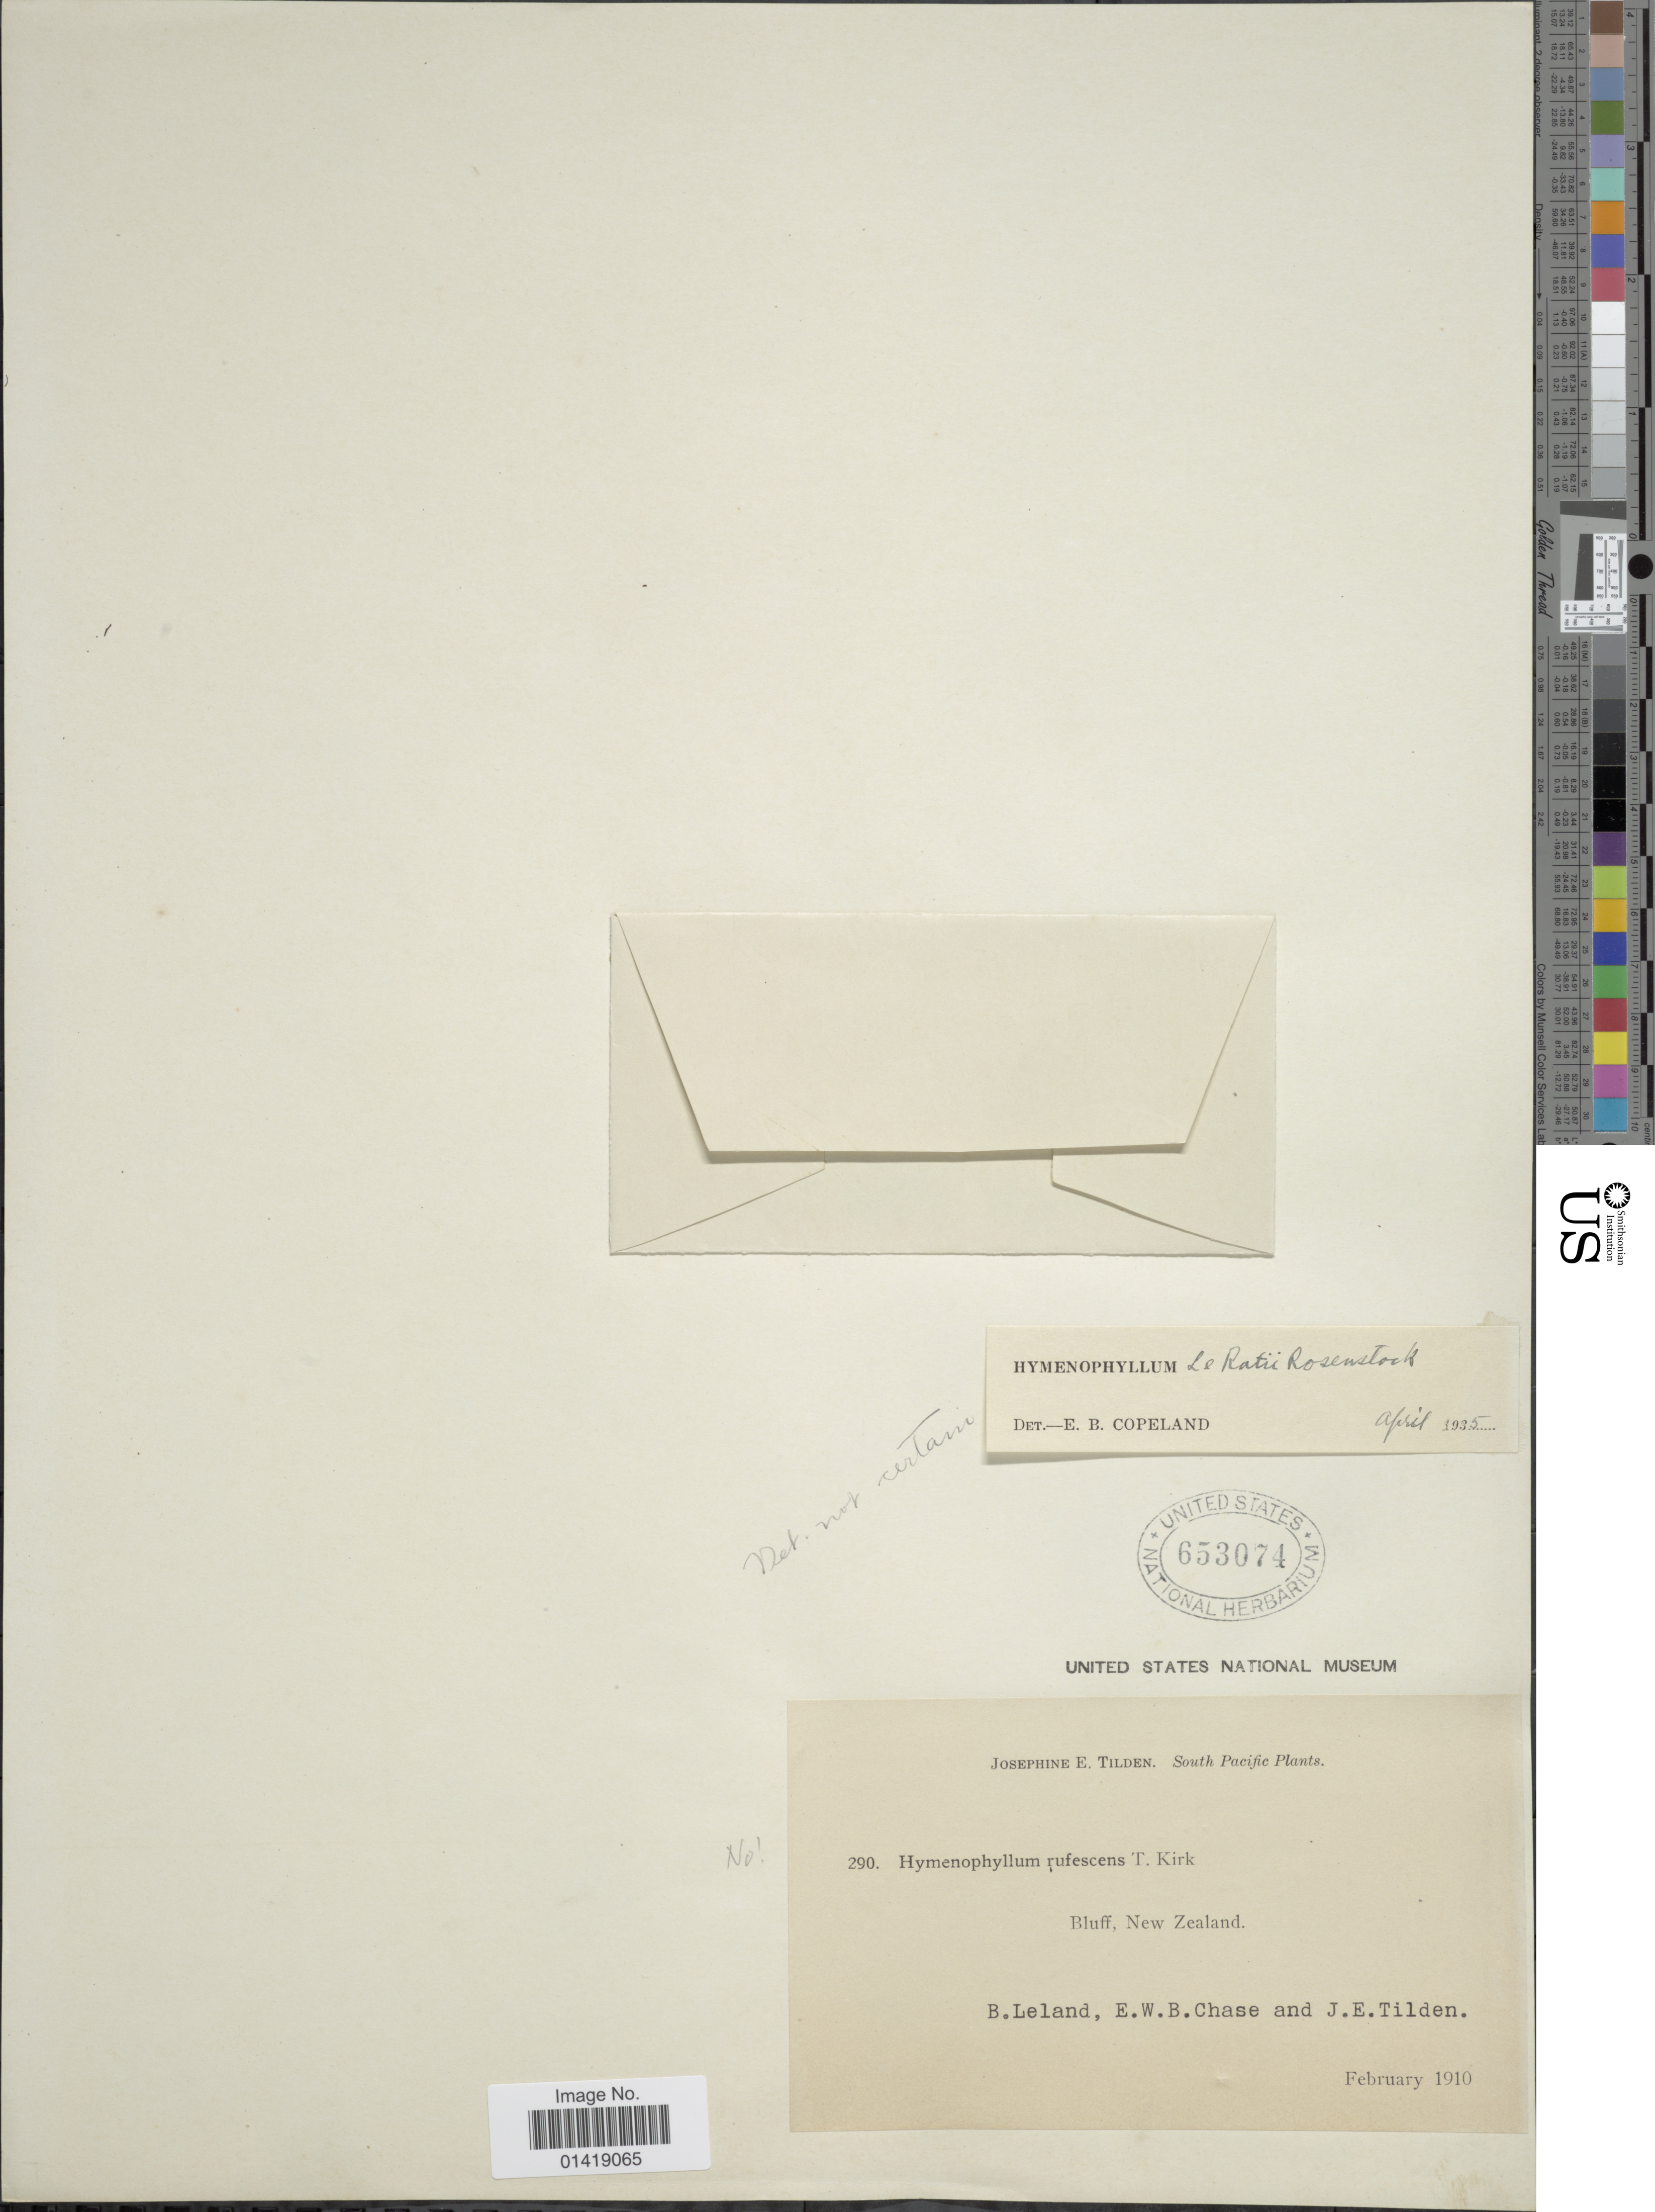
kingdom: Plantae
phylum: Tracheophyta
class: Polypodiopsida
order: Hymenophyllales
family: Hymenophyllaceae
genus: Hymenophyllum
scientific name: Hymenophyllum leratii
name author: Rosenst.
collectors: B. Leland, E. W. Chase & J. E. Tilden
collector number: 290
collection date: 1910-02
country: New Zealand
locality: South Pacific Bluff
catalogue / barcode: US 653074